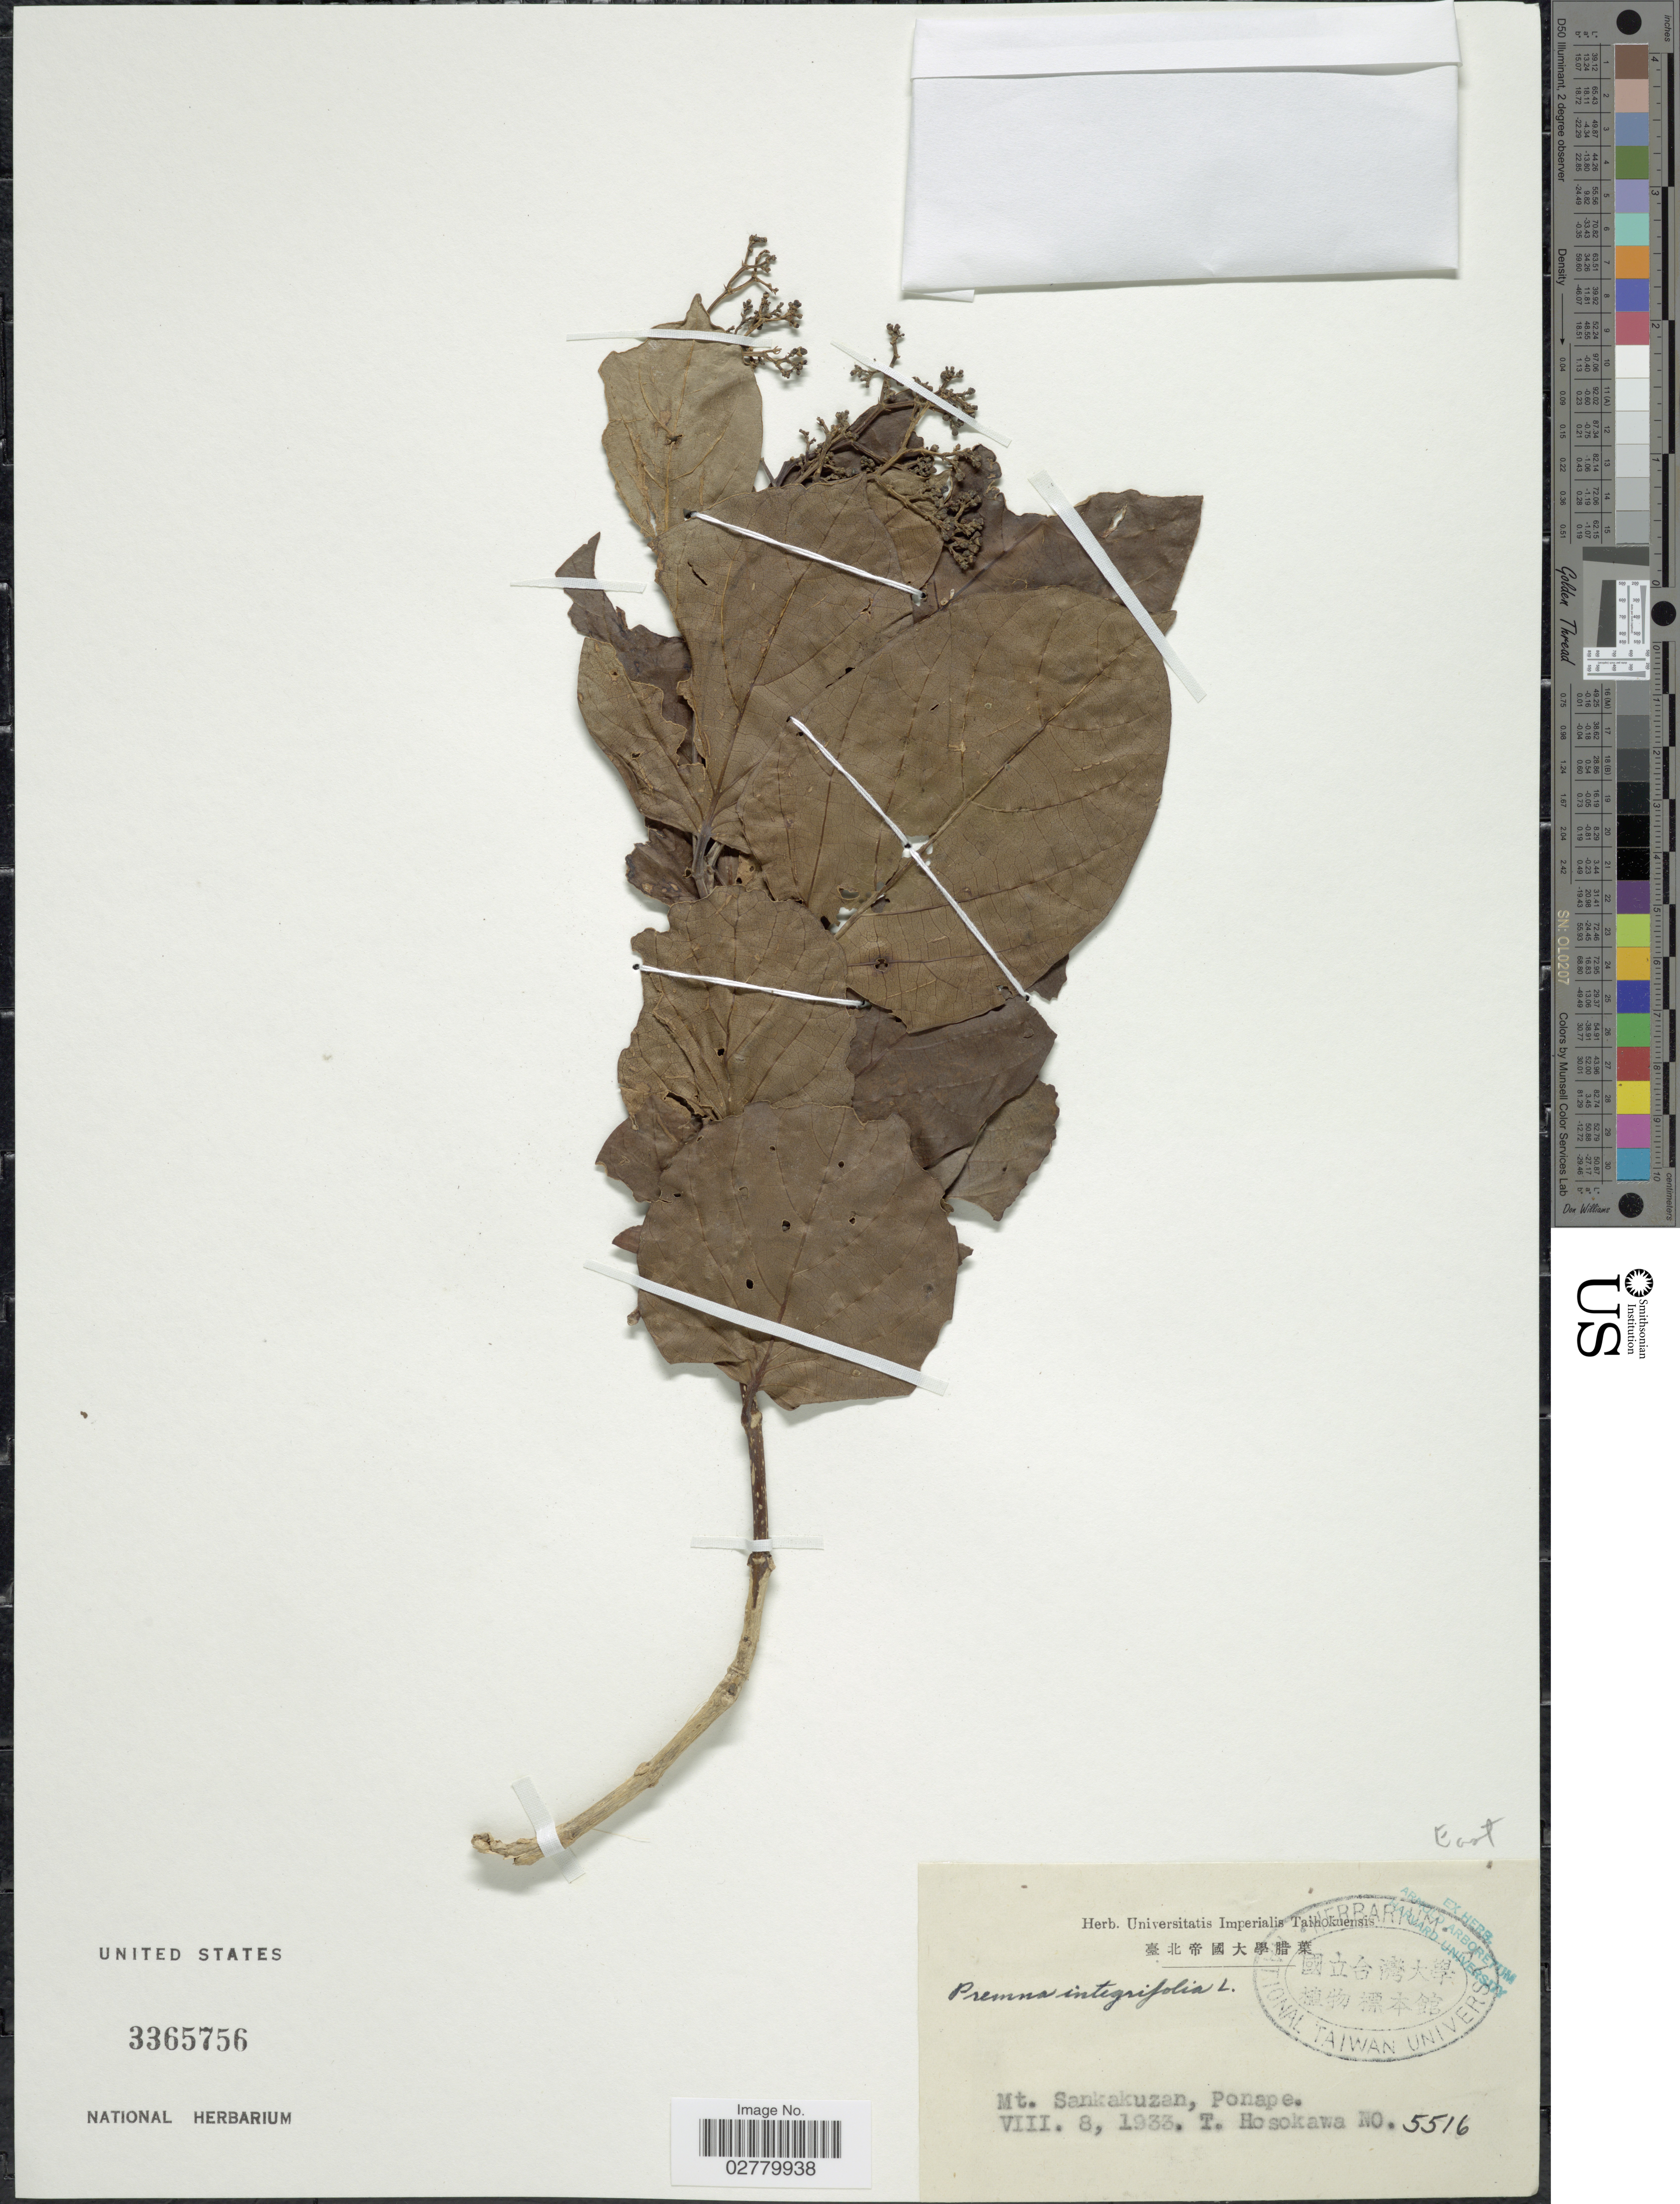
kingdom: Plantae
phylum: Tracheophyta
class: Magnoliopsida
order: Lamiales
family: Lamiaceae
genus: Premna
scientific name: Premna obtusifolia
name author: R. Br.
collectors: T. Hosokawa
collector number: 5516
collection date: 1933-08-08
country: Micronesia, Federated States of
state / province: Pohnpei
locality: Mt. Sankakuzan, Ponape.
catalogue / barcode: US 3365756